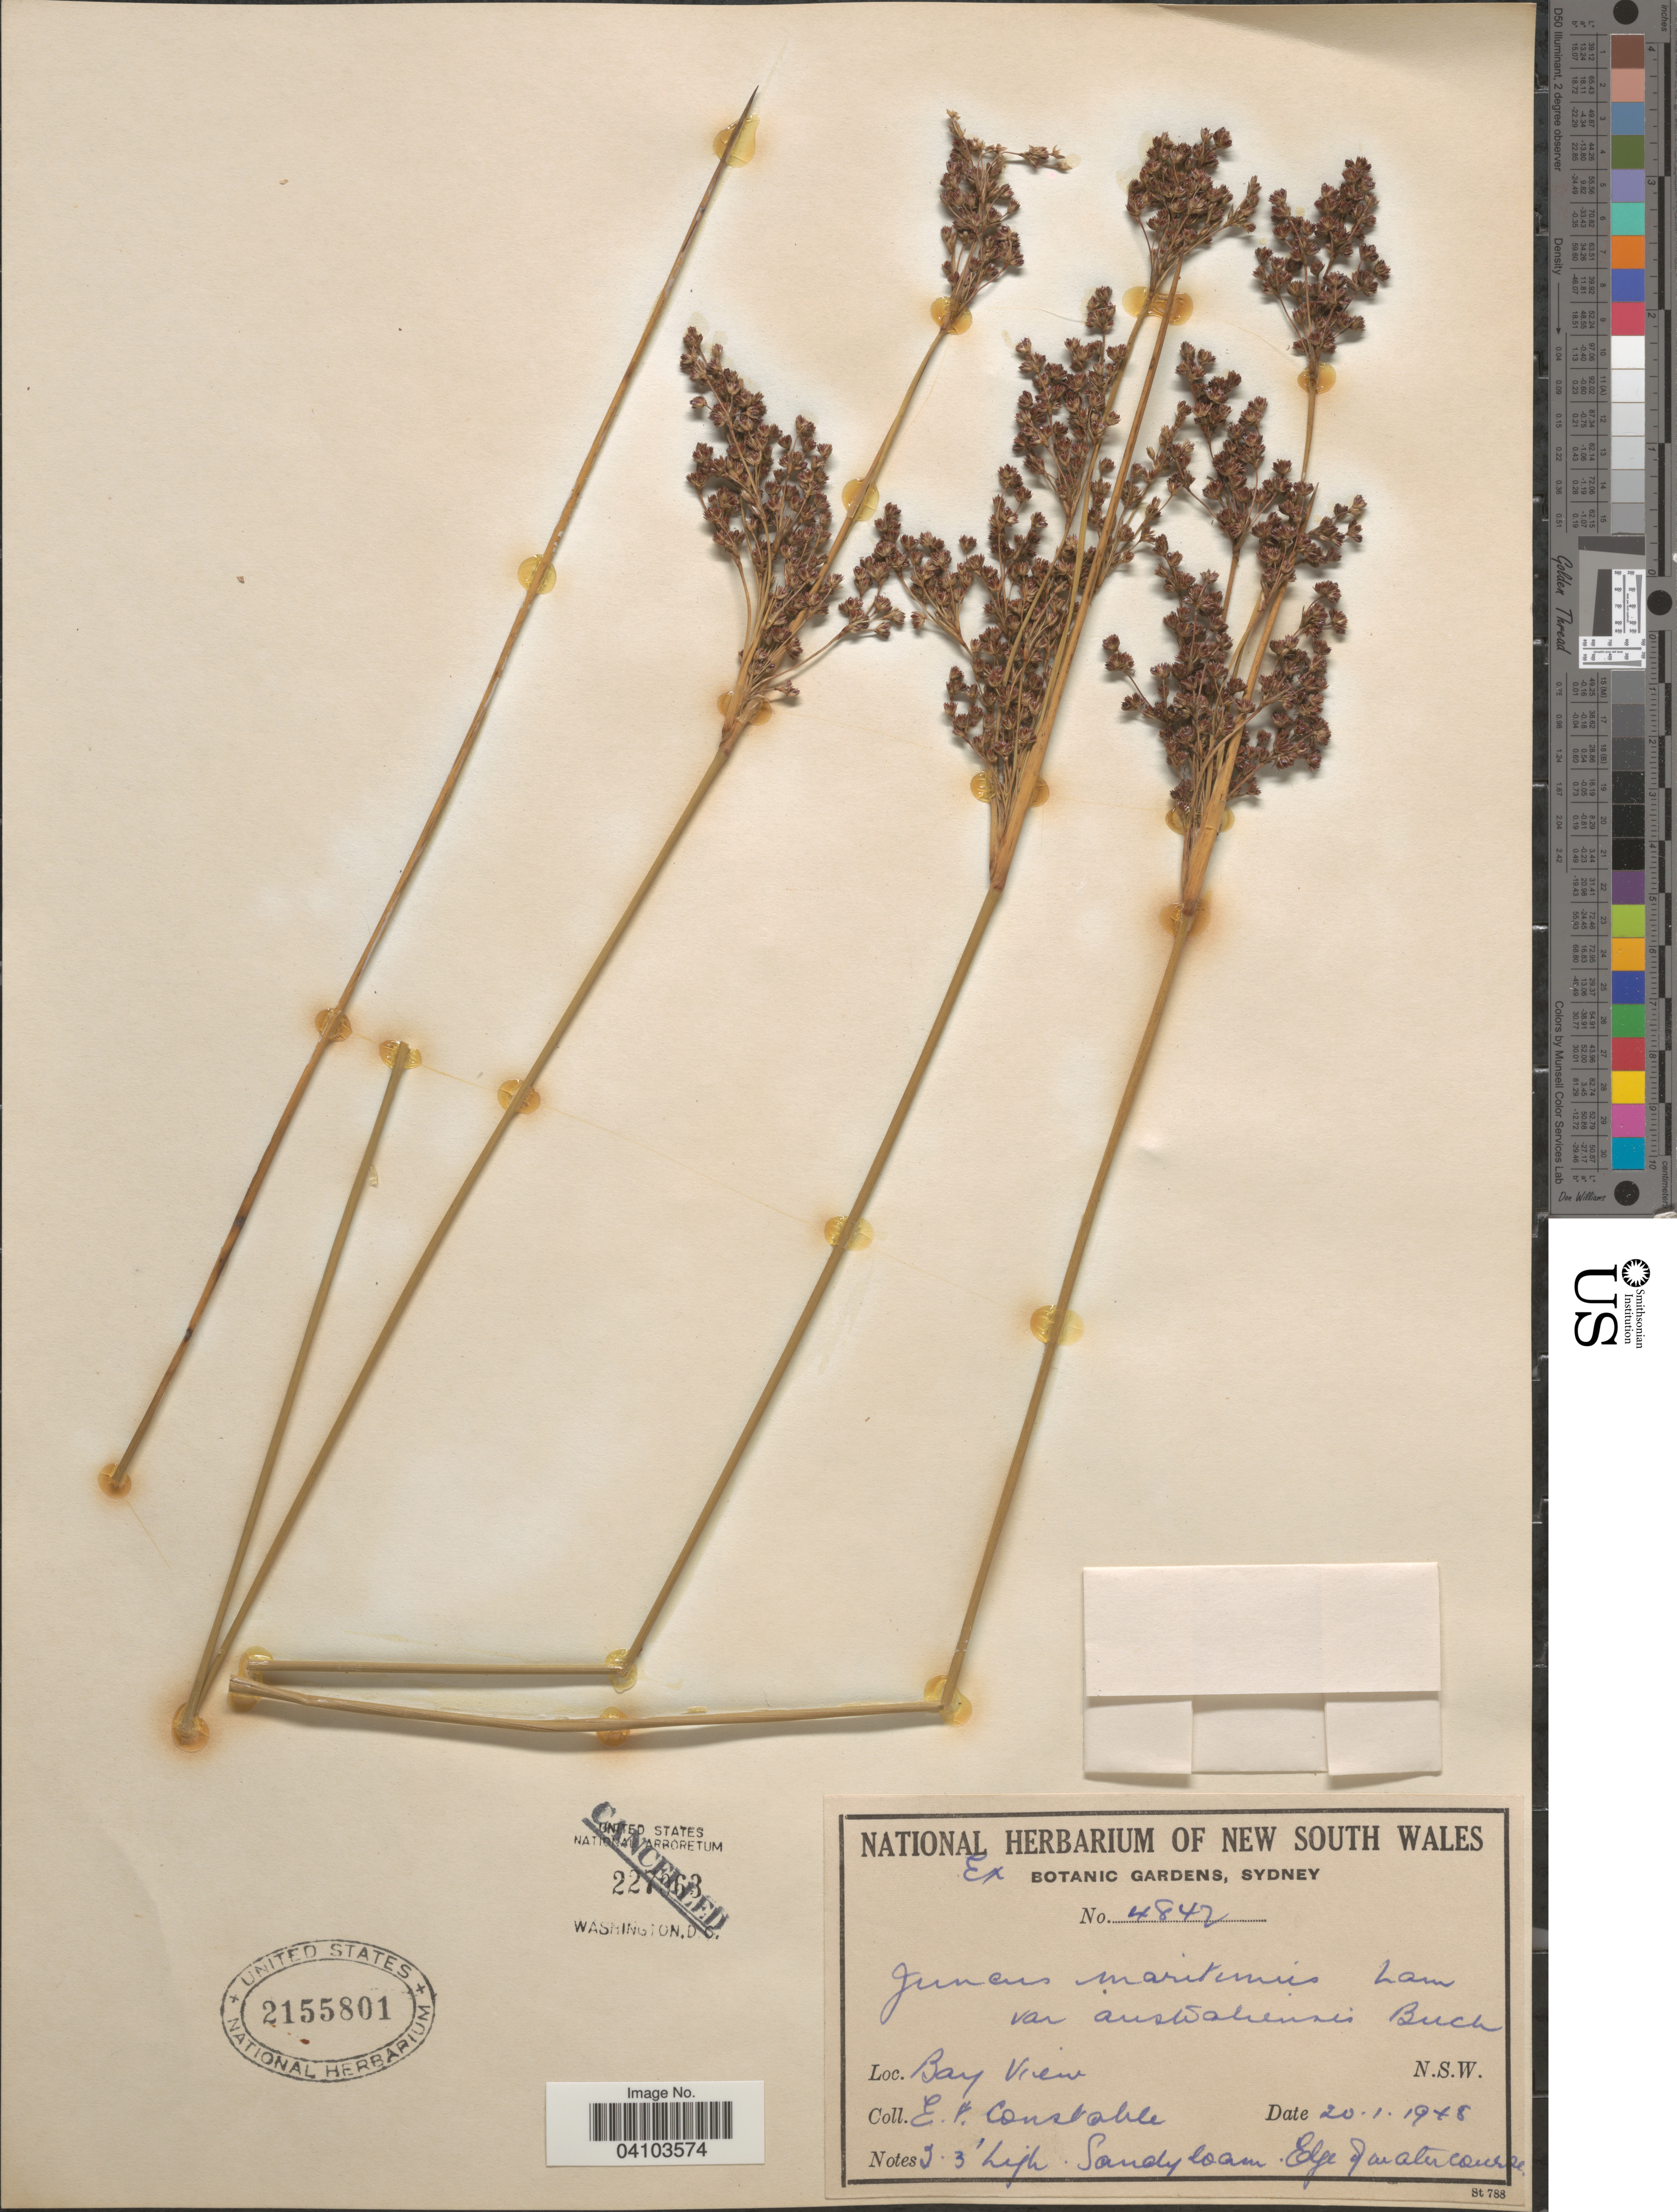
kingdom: Plantae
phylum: Tracheophyta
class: Liliopsida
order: Poales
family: Juncaceae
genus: Juncus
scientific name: Juncus maritimus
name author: Lam.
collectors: E. F. Constable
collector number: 4842?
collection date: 1948-01-20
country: Australia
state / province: New South Wales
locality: Bay View.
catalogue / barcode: US 2155801